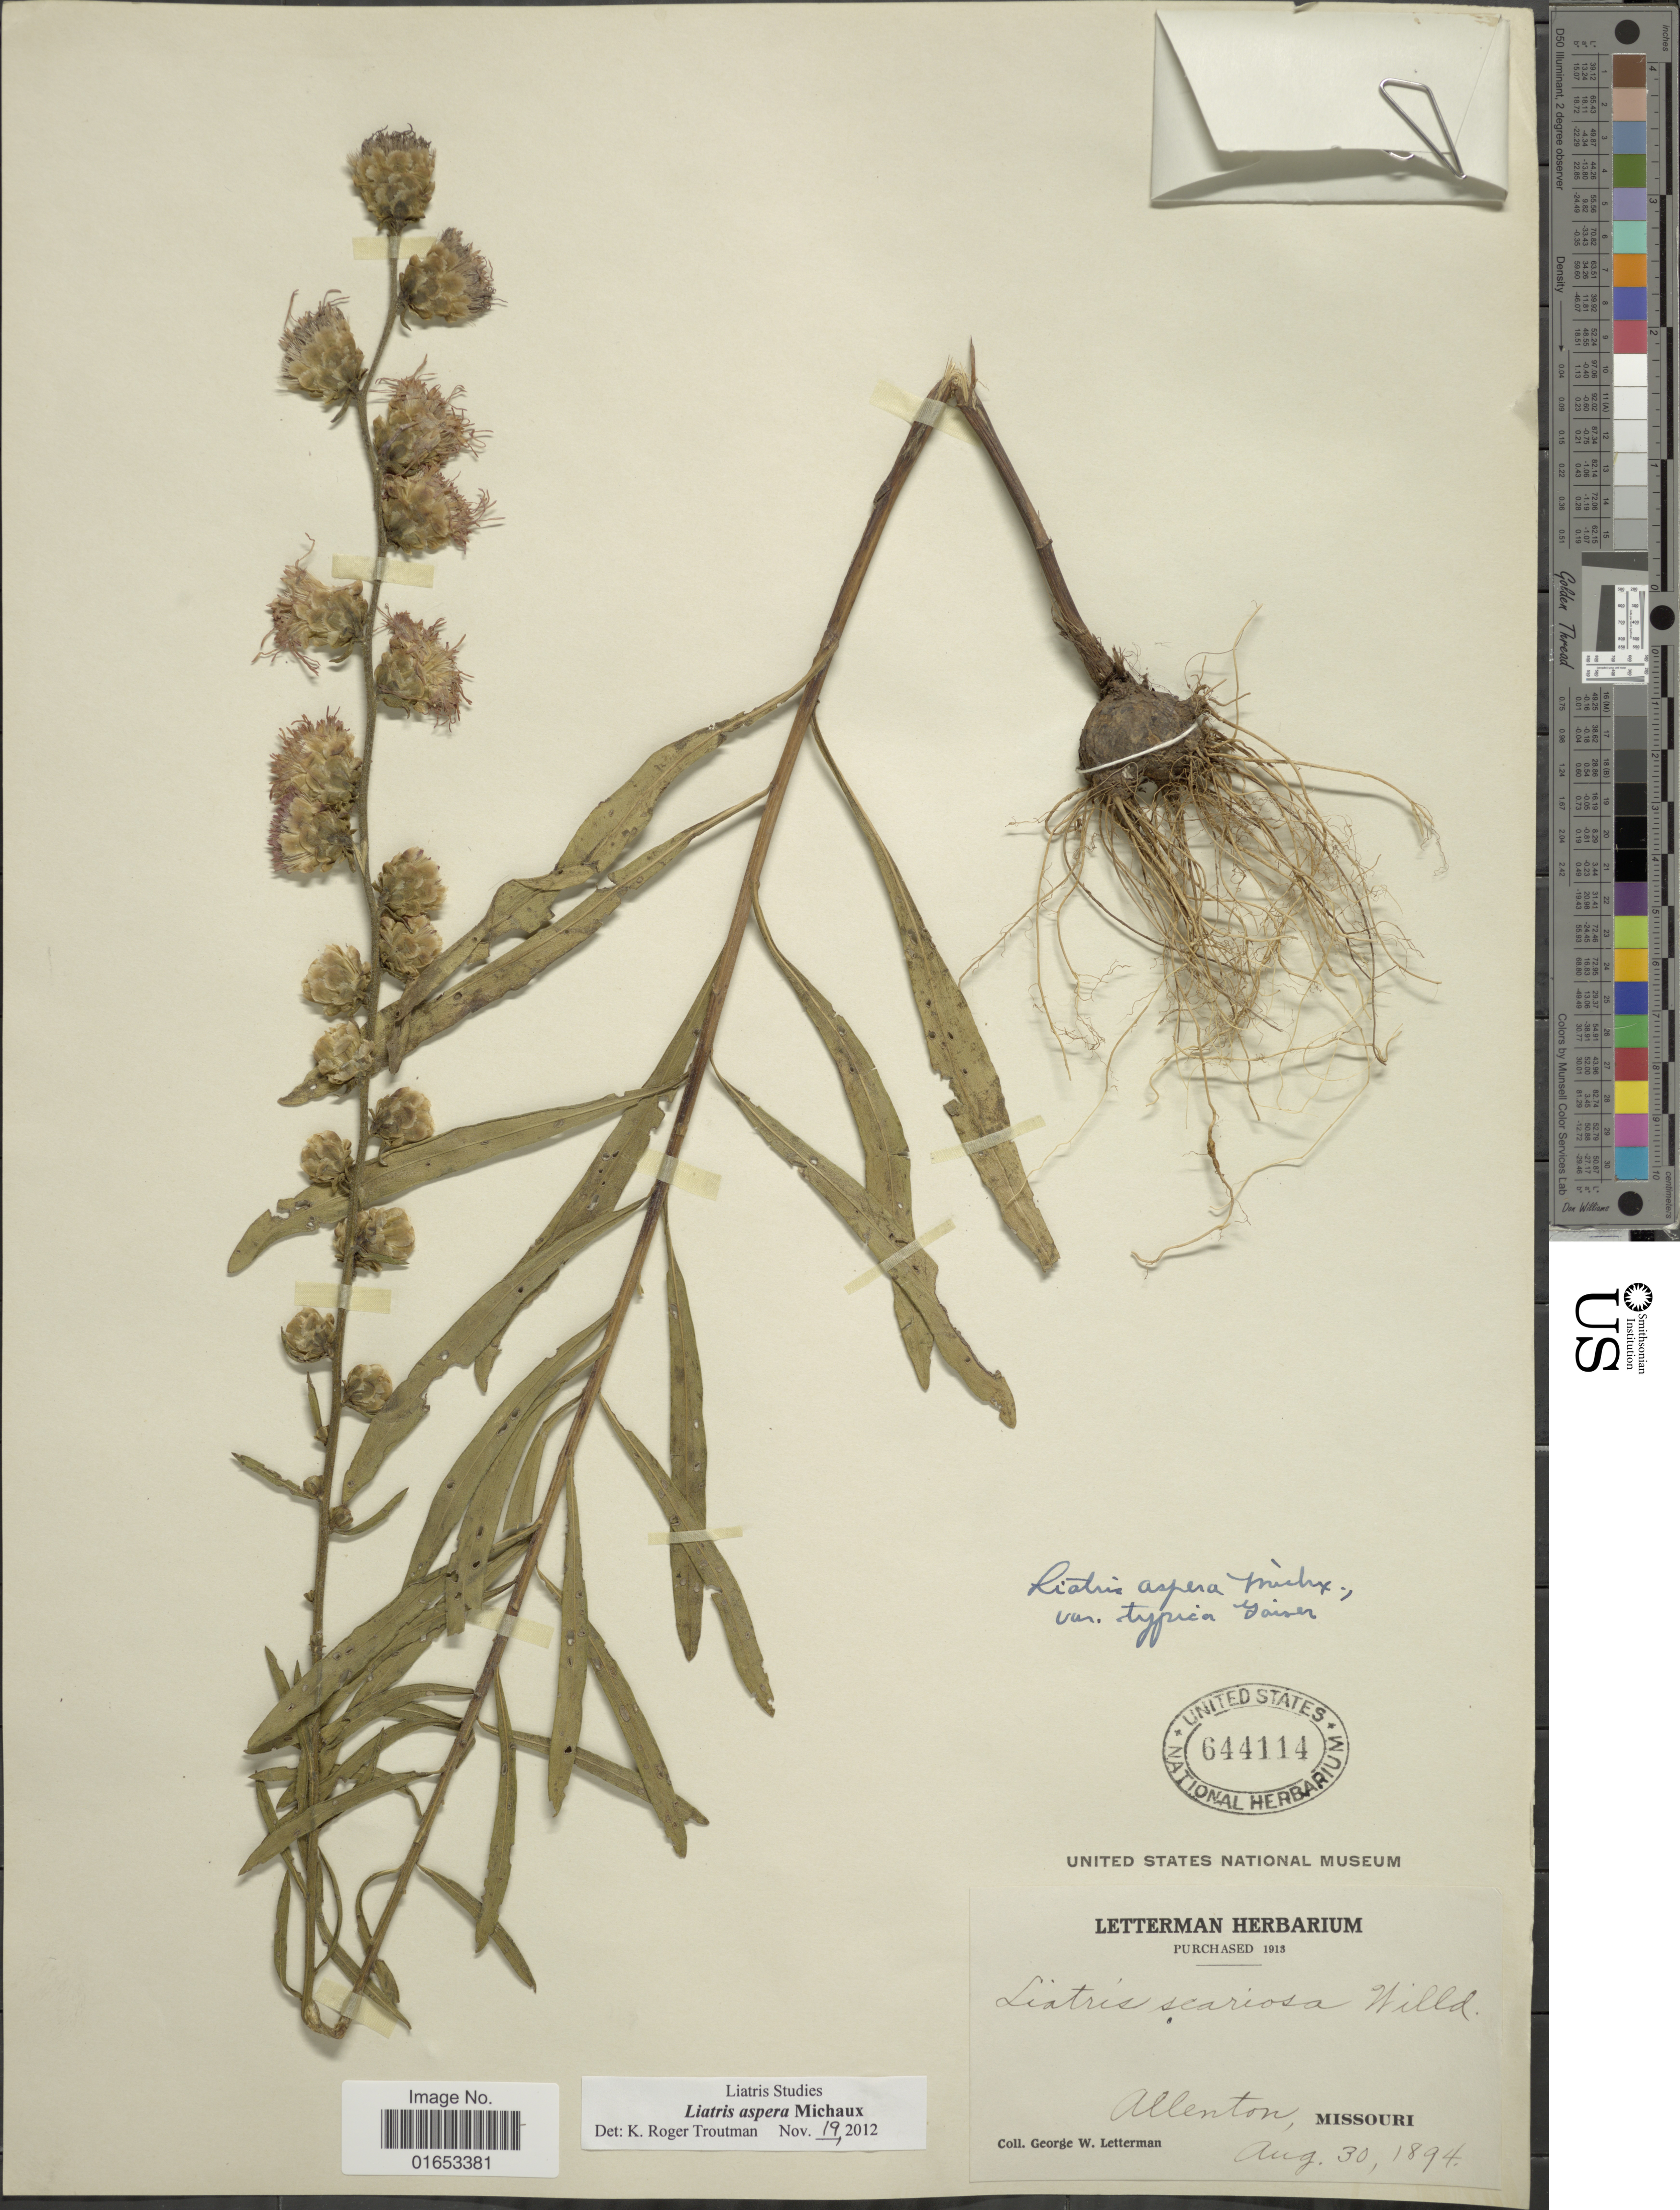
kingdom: Plantae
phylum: Tracheophyta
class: Magnoliopsida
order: Asterales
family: Asteraceae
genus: Liatris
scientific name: Liatris aspera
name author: Michx.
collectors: G. W. Letterman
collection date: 1894-08-30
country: United States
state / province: Missouri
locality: Allenton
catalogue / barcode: US 644114